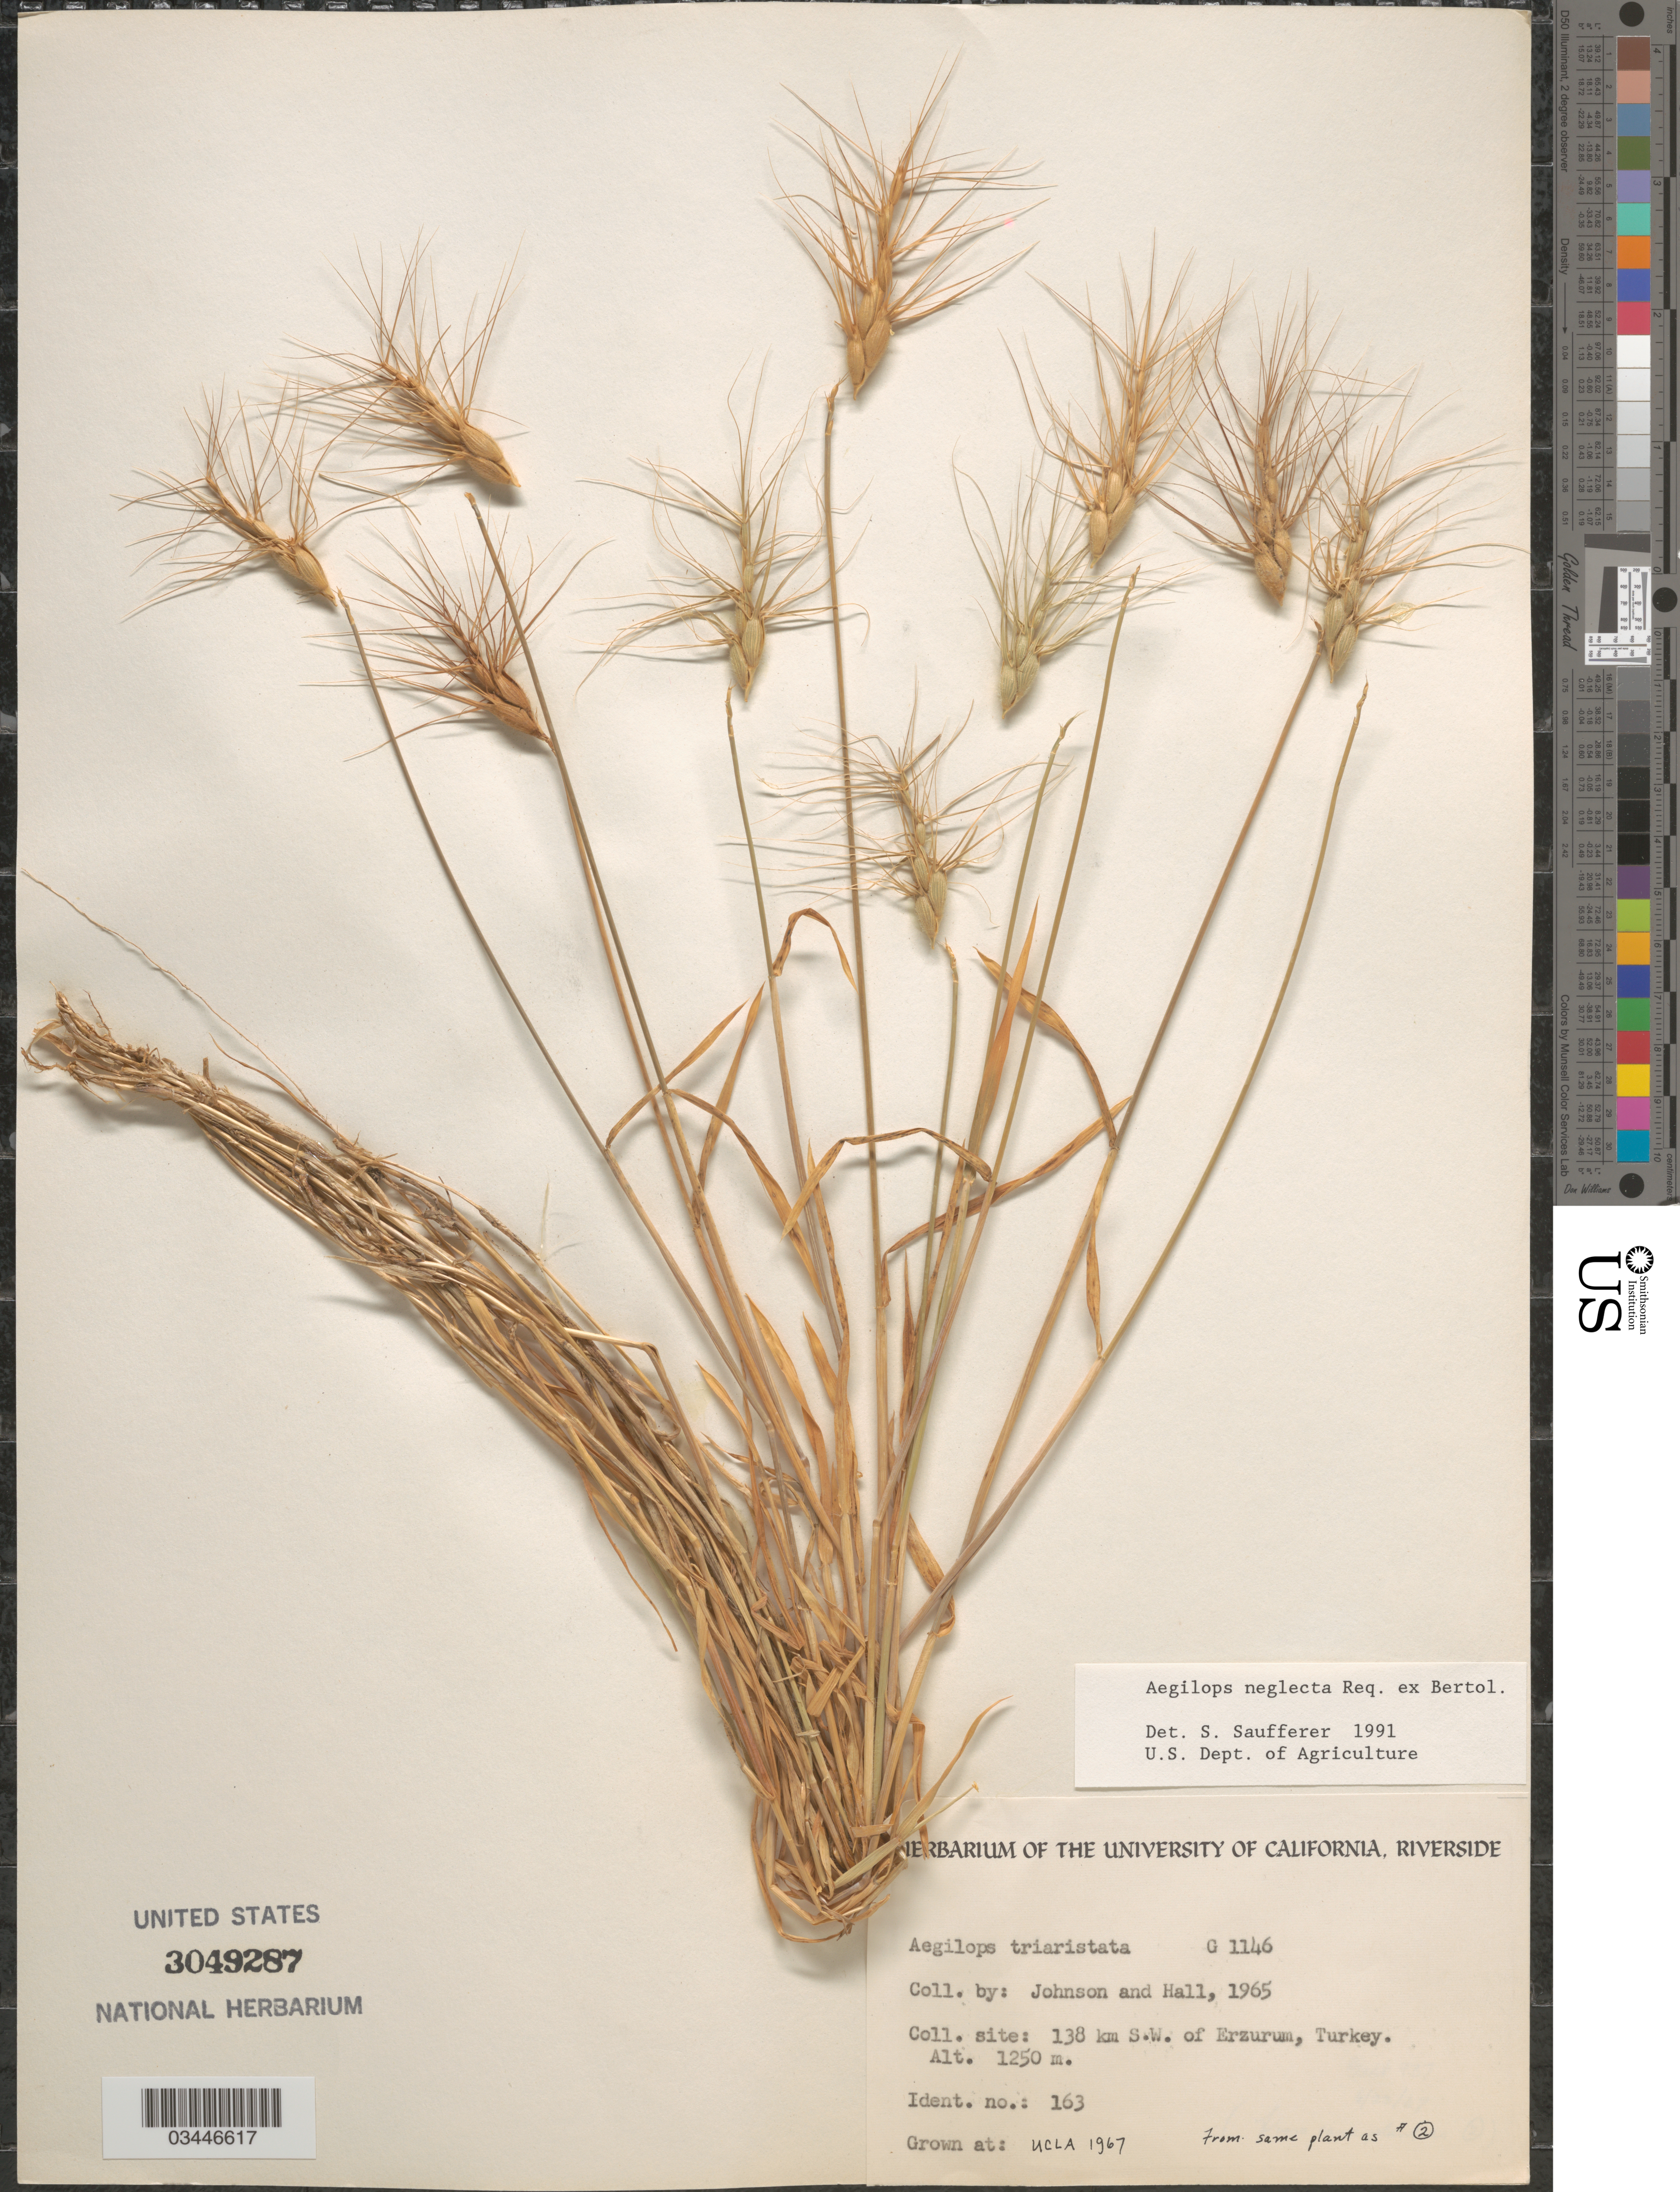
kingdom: Plantae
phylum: Tracheophyta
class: Liliopsida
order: Poales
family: Poaceae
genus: Aegilops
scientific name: Aegilops neglecta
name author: Req. ex Bertol.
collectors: ex herb. Univ. of California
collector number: G1146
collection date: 1967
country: United States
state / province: California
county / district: Los Angeles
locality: UCLA.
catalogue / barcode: US 3049287